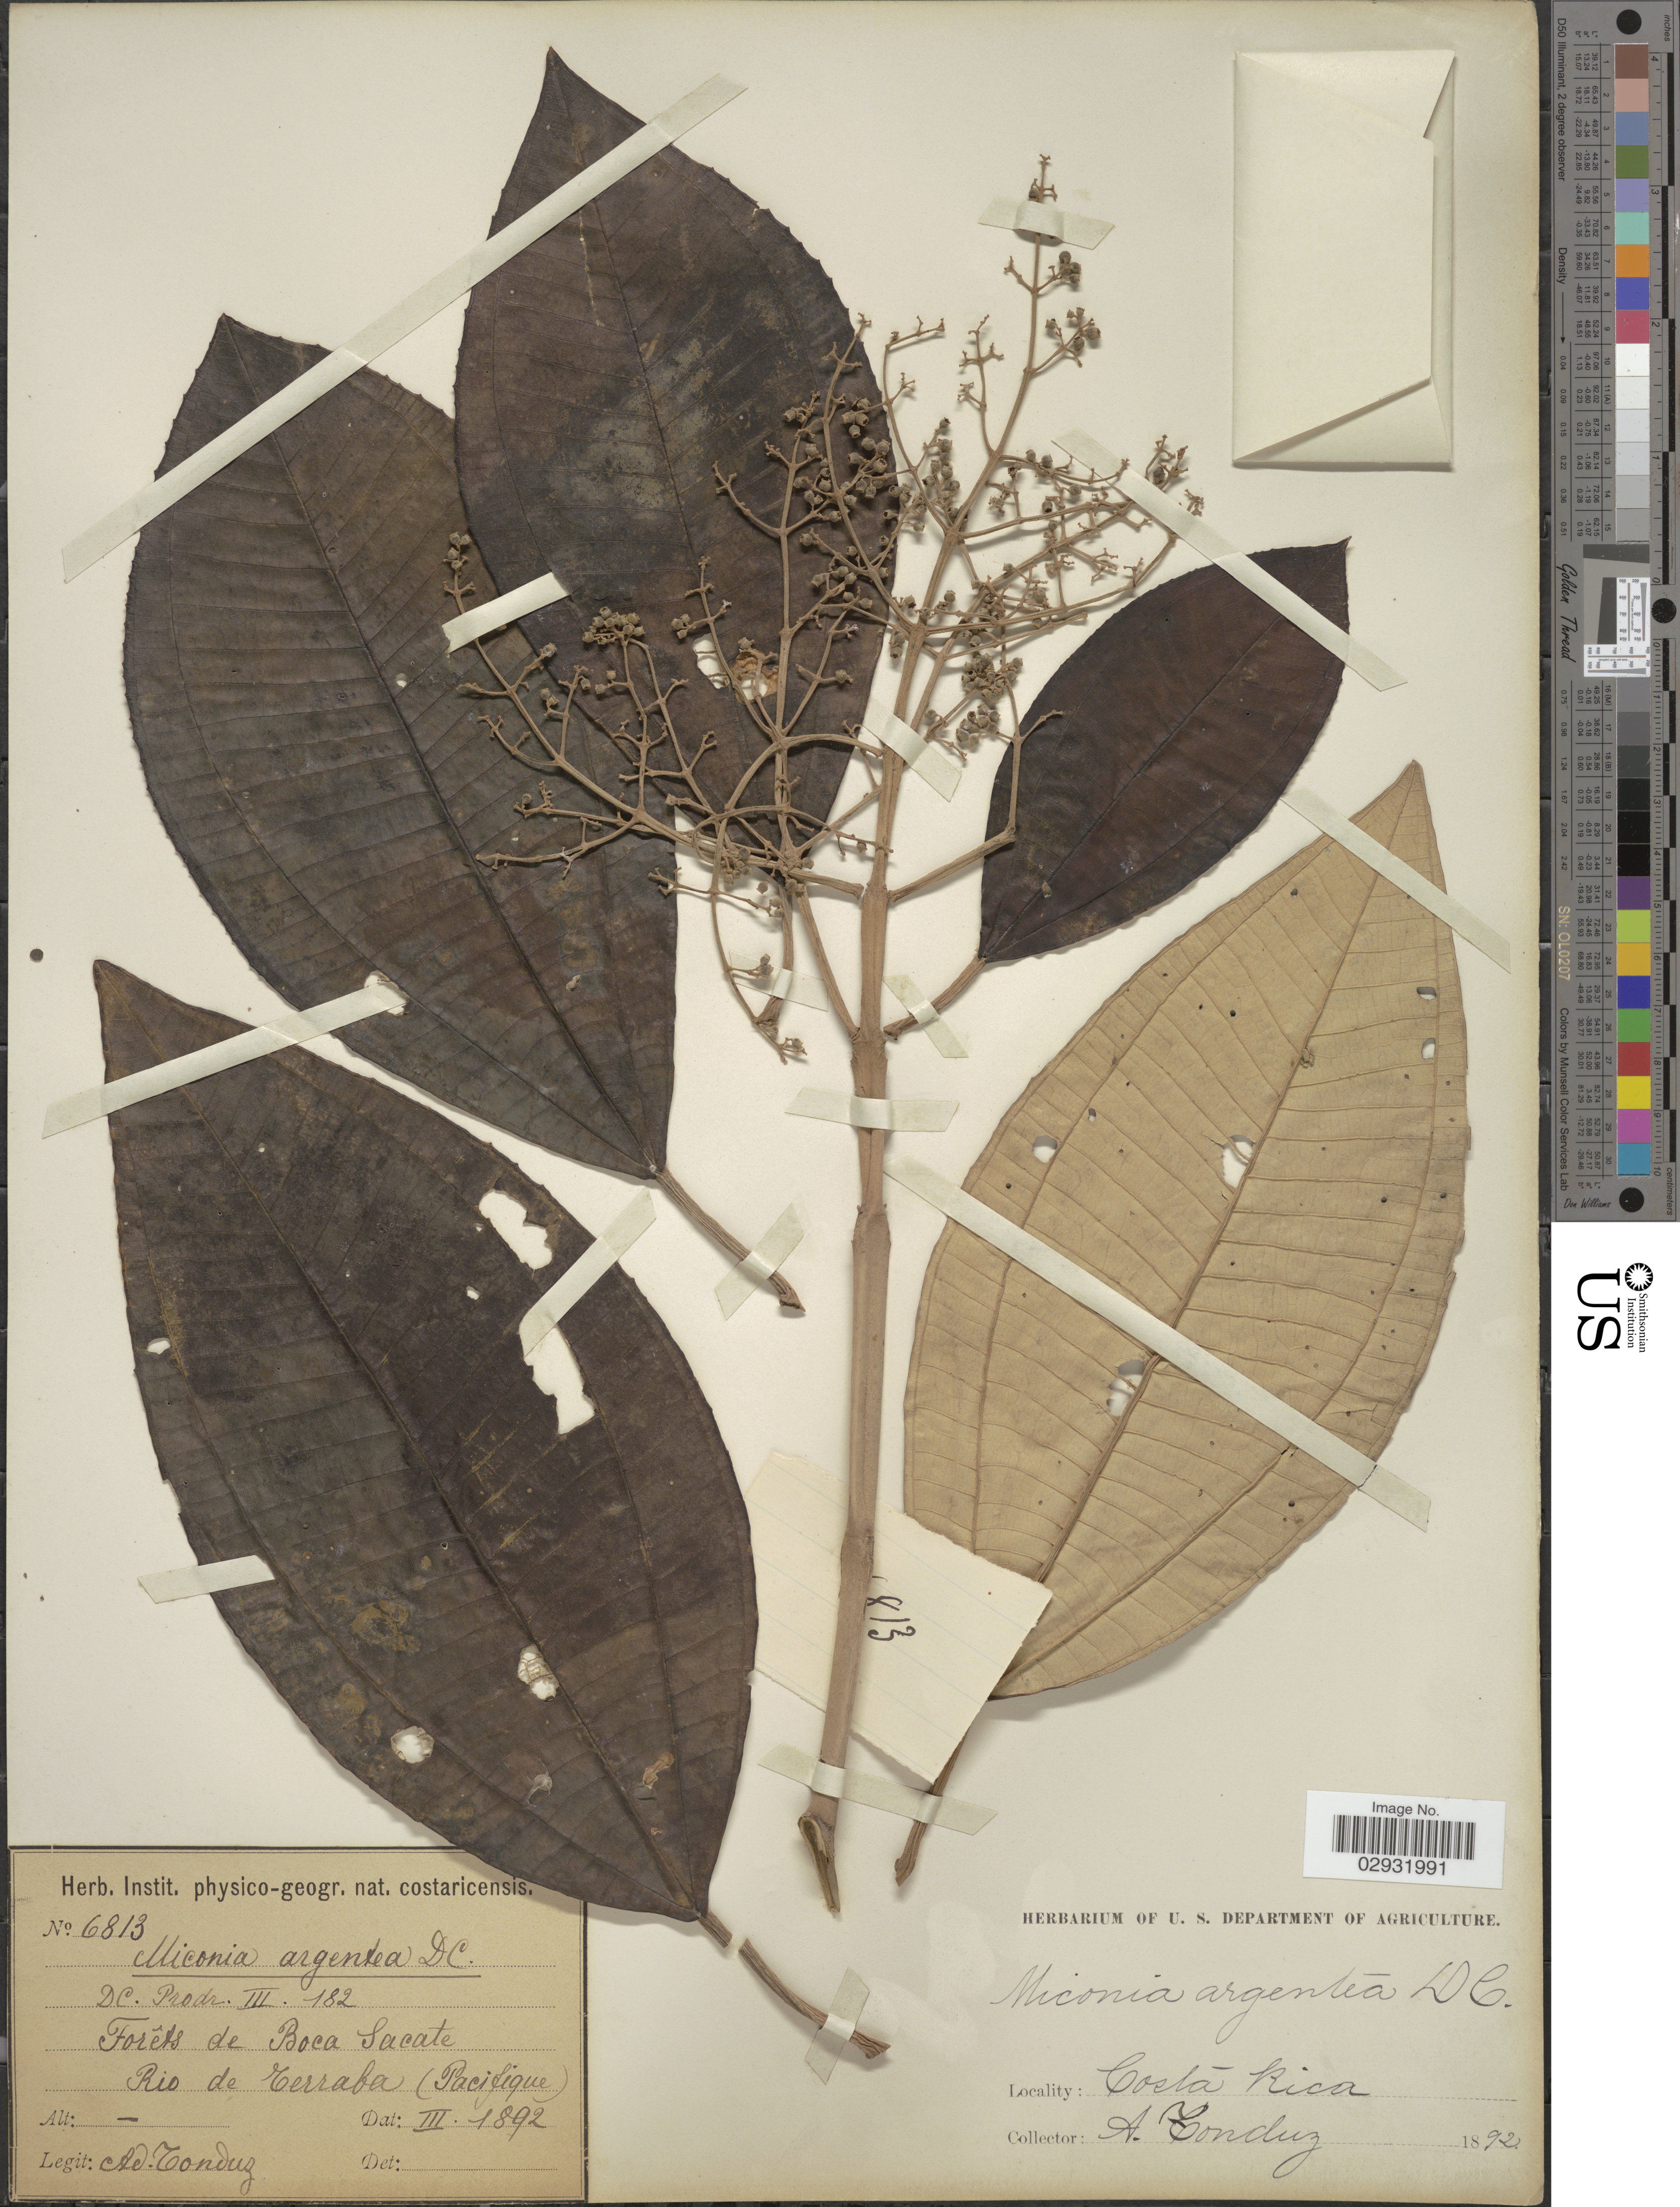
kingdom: Plantae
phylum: Tracheophyta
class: Magnoliopsida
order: Myrtales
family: Melastomataceae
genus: Miconia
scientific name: Miconia argentea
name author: (Sw.) DC.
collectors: A. Tonduz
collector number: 6813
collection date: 1892-03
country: Costa Rica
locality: Forêts de Boca Sacate. Rio de Terraba (Pacifique).